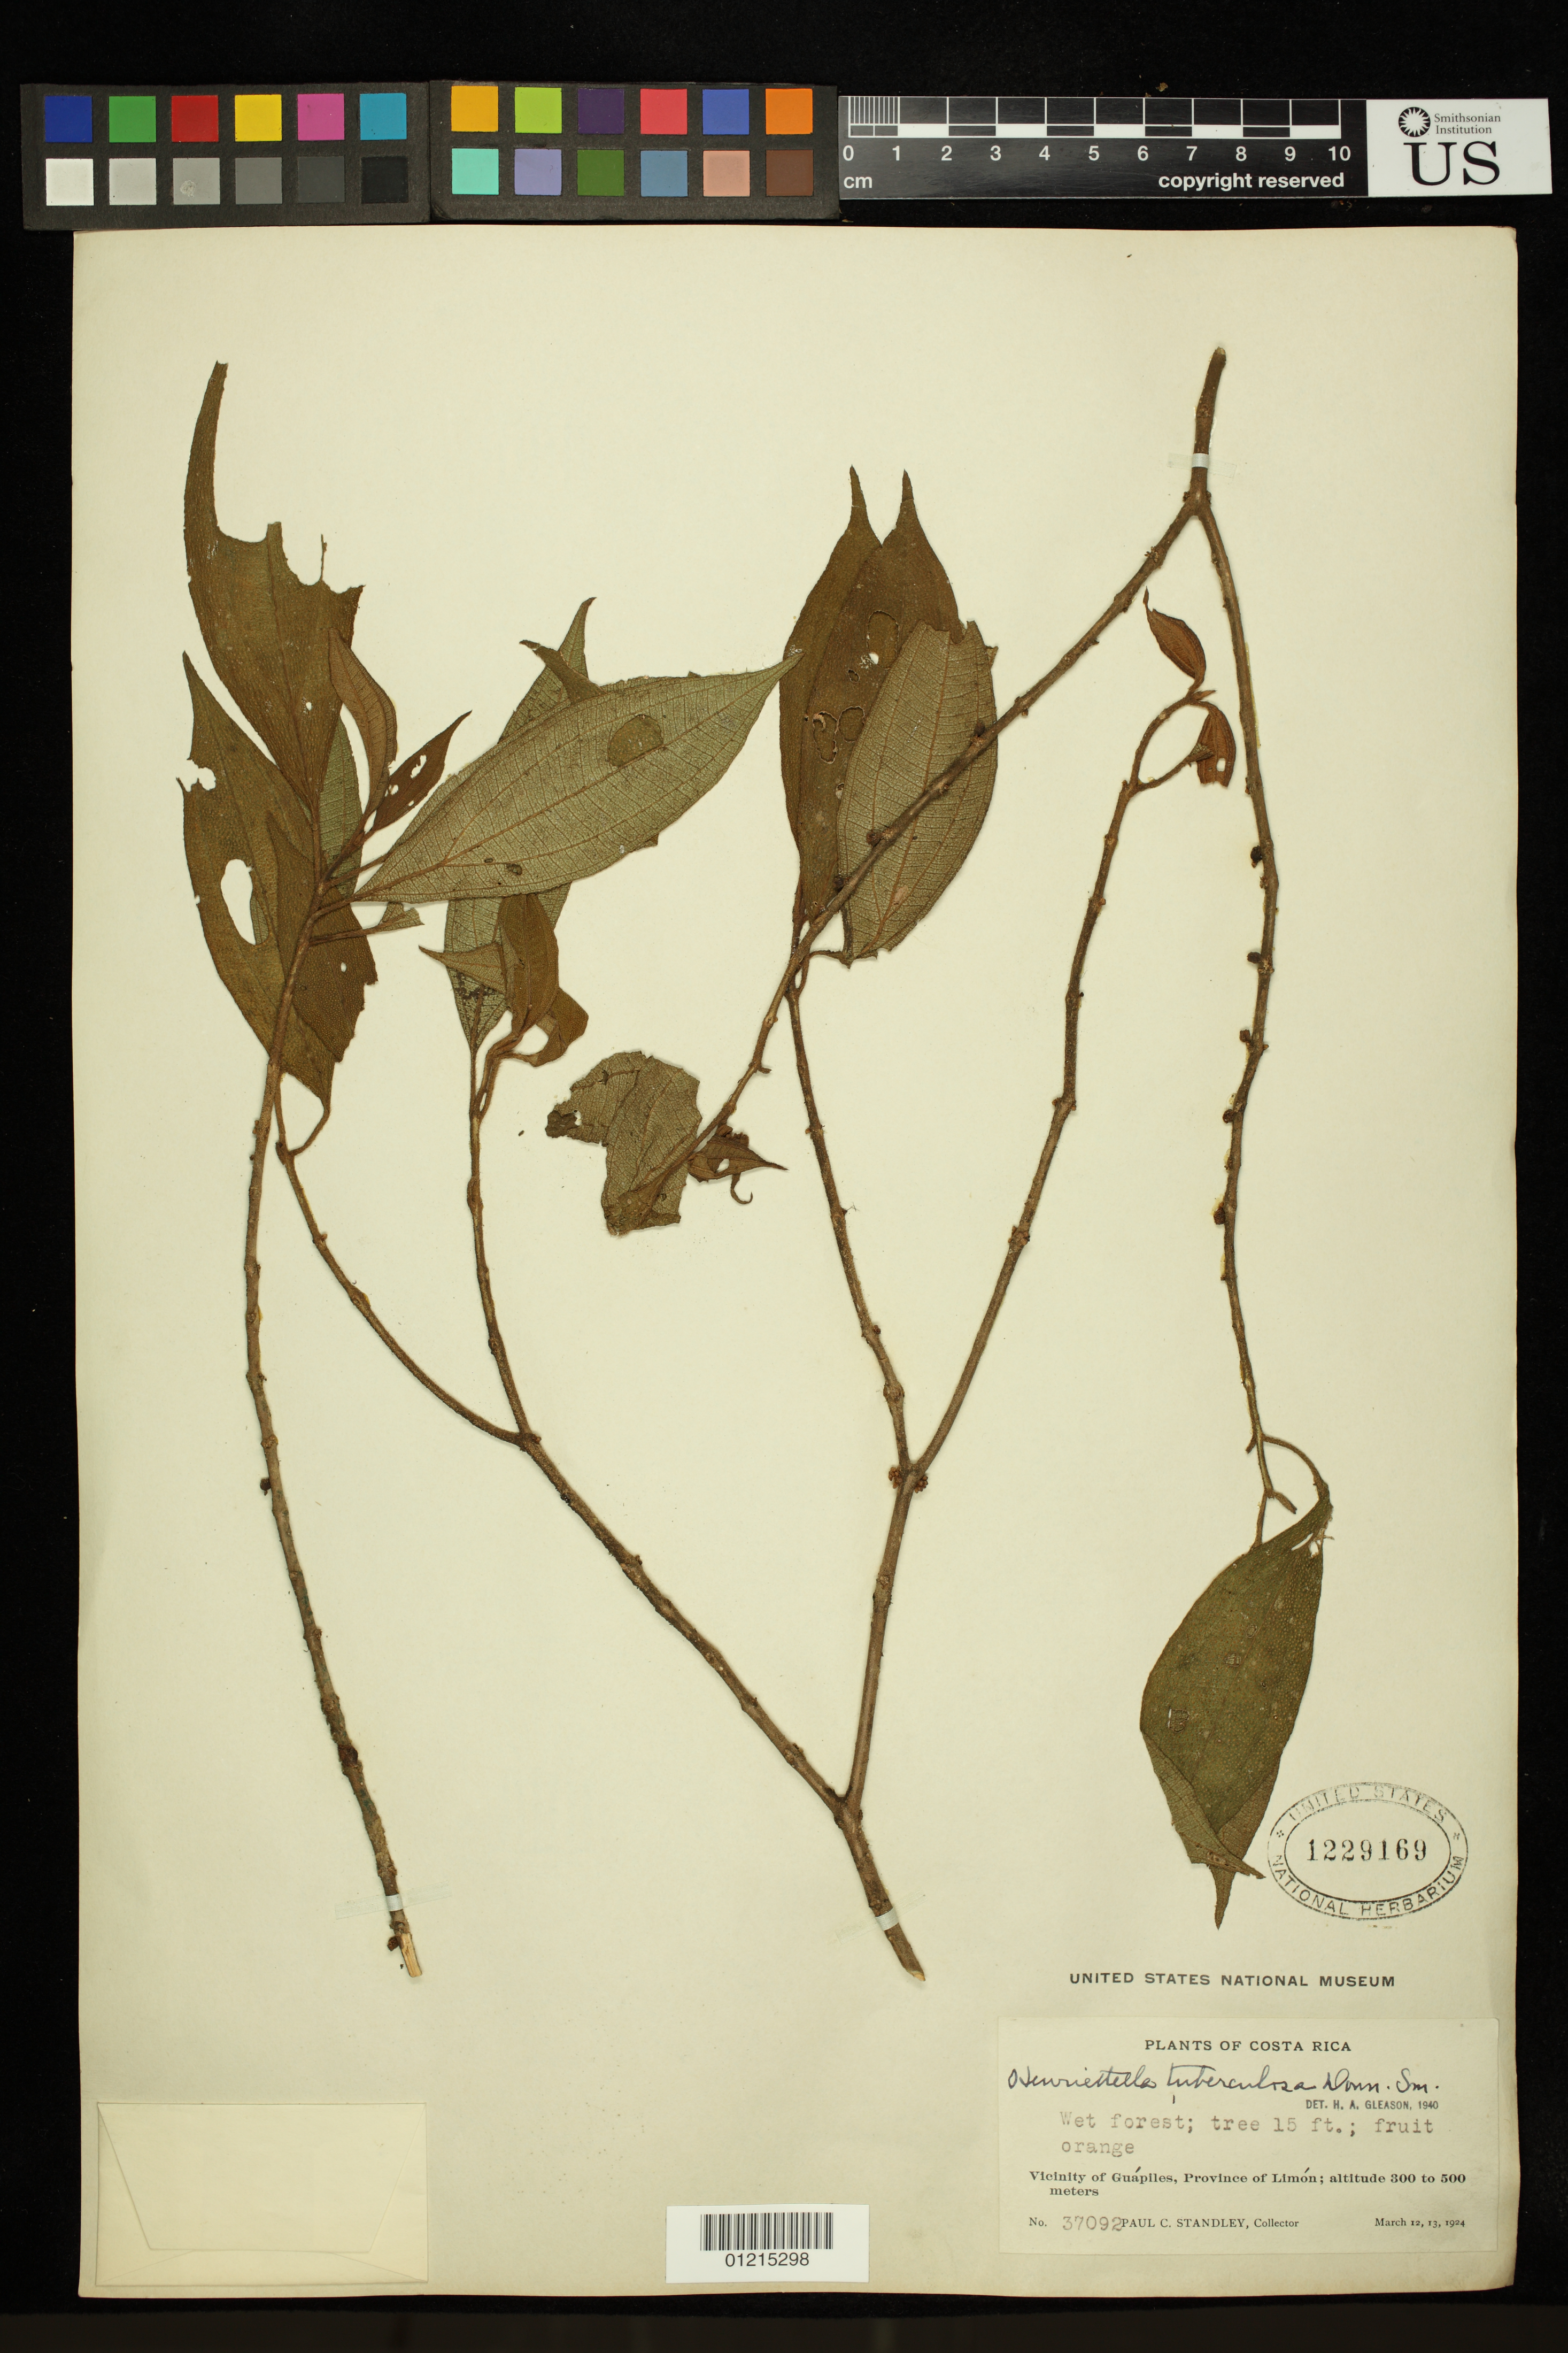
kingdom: Plantae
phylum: Tracheophyta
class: Magnoliopsida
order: Myrtales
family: Melastomataceae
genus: Henriettea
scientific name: Henriettea tuberculosa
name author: (Donn. Sm.) L.O. Williams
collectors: P. C. Standley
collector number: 37092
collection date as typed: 12 Mar 1924 and 13 Mar 1924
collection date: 1924-03-12,1924-03-13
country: Costa Rica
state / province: Limón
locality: Vicinity of Guápiles, Province of Limón.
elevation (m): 300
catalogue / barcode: US 1229169